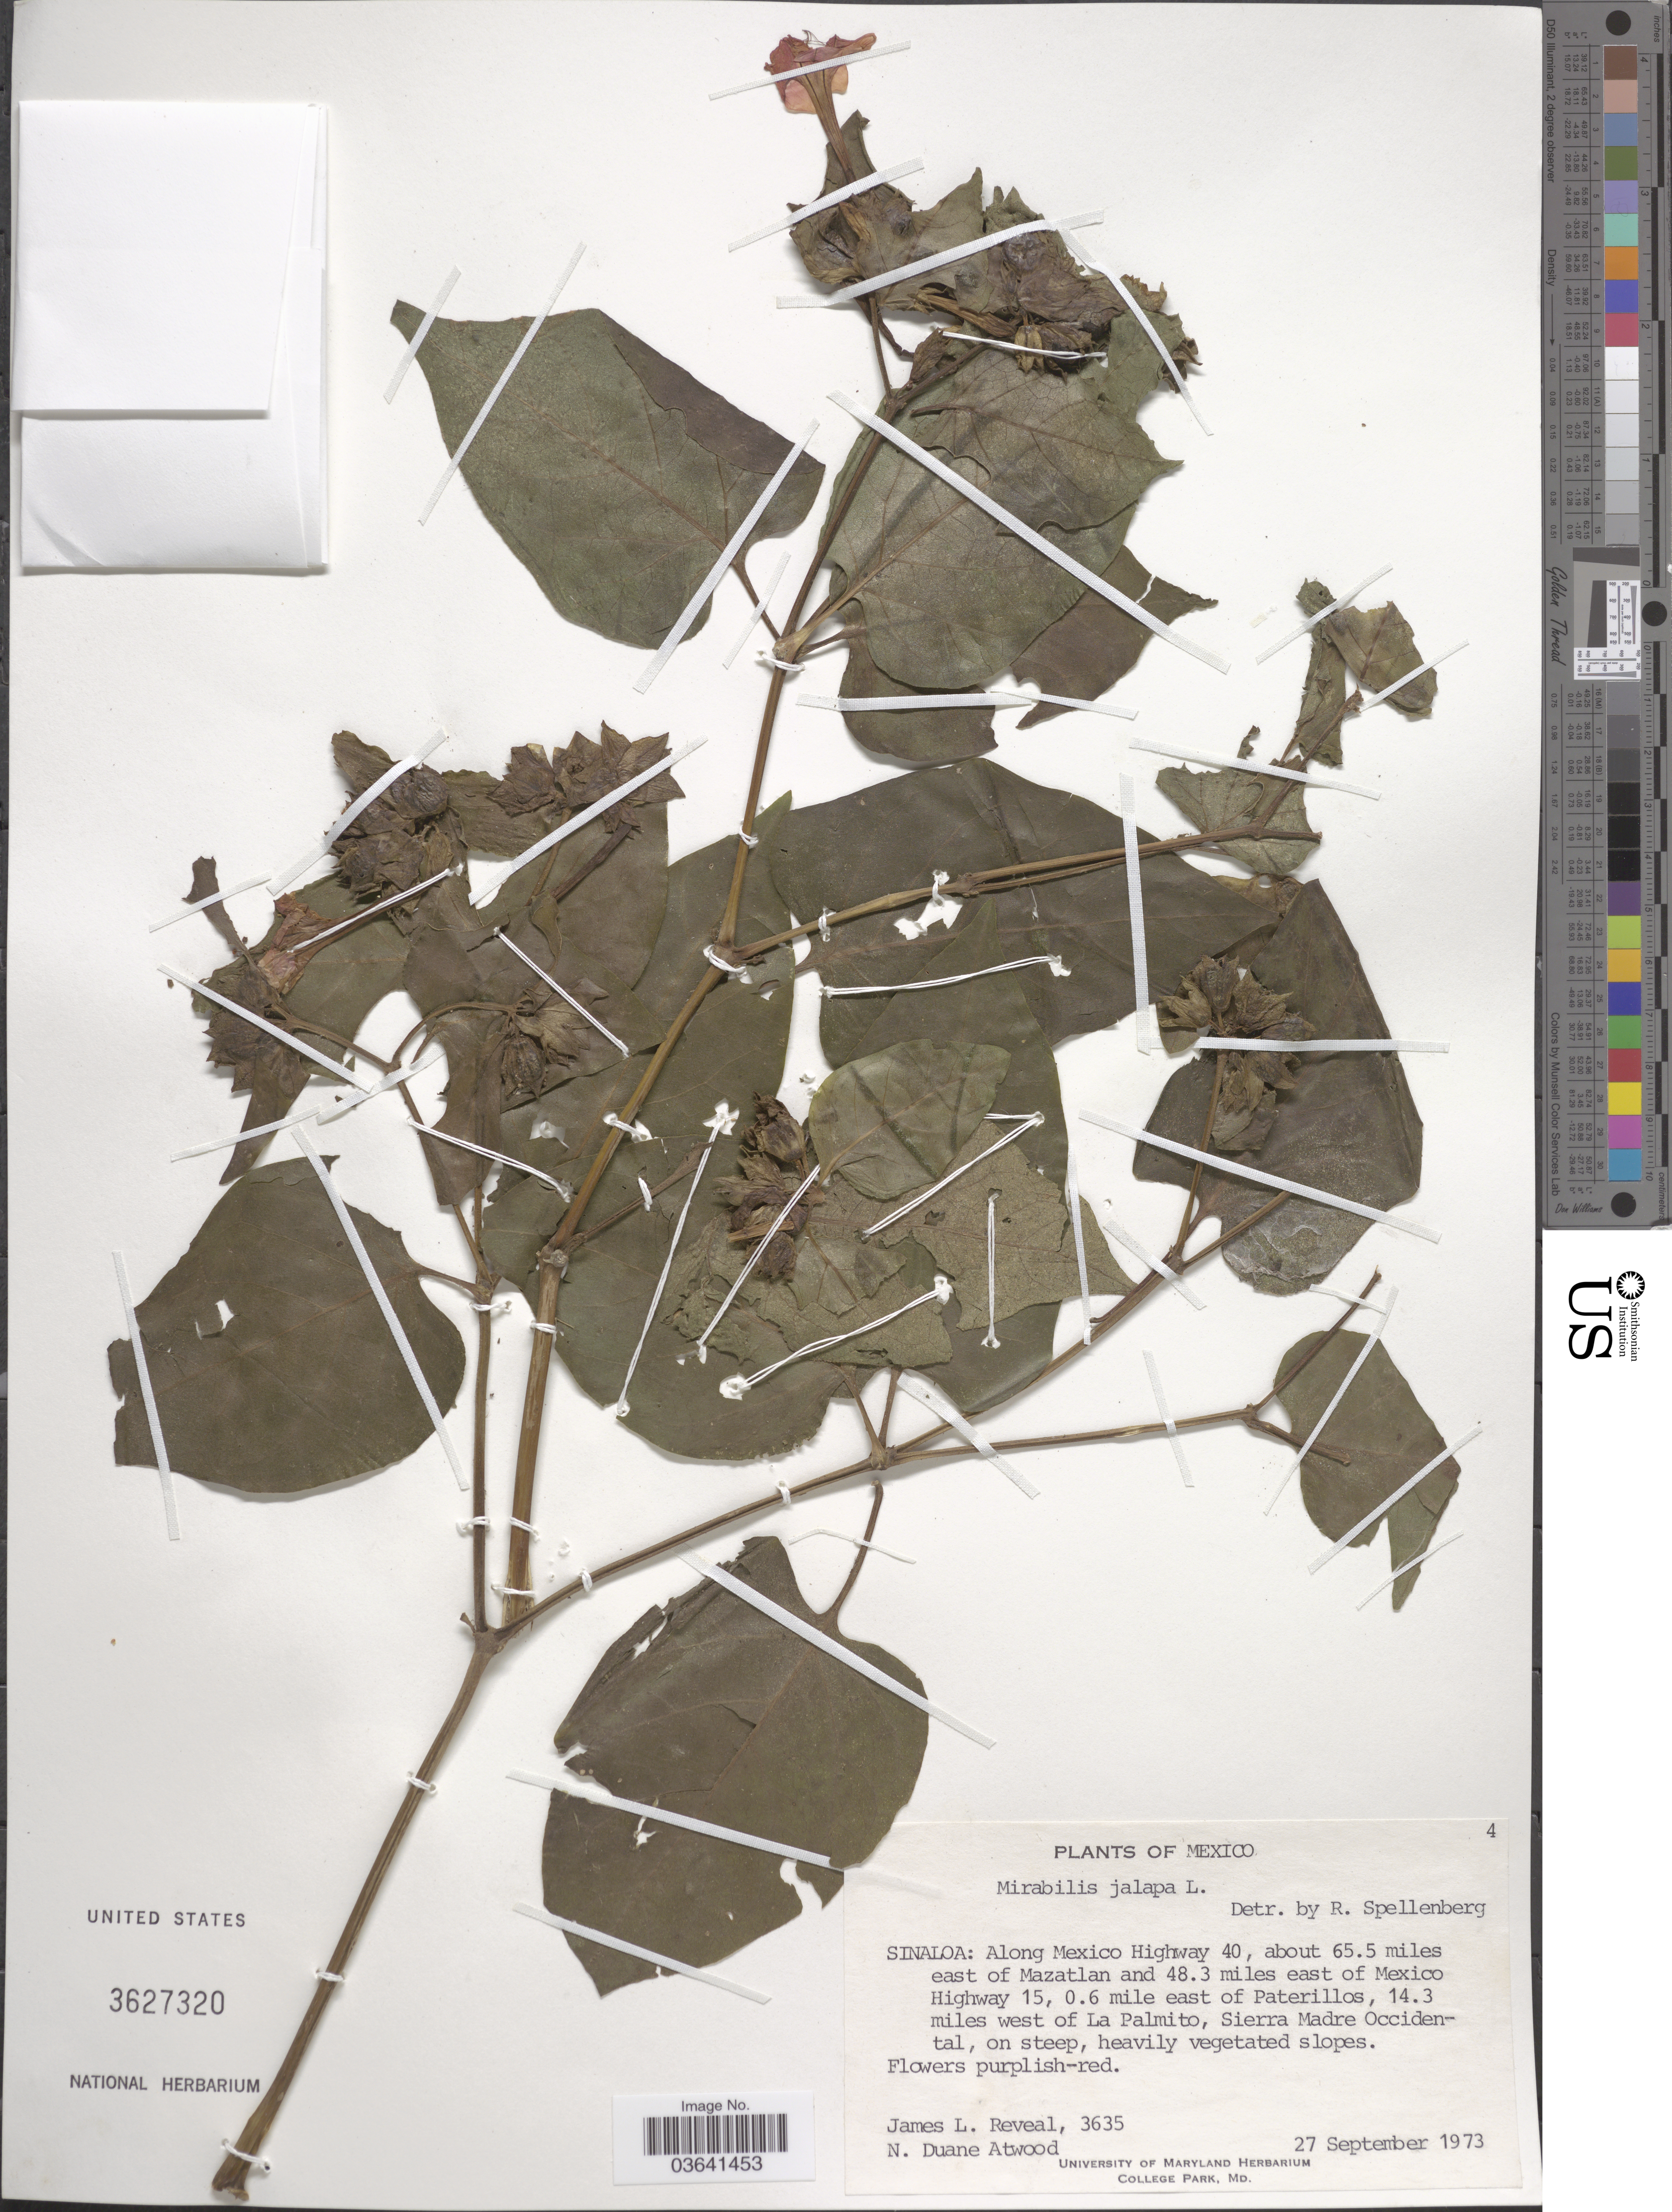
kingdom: Plantae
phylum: Tracheophyta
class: Magnoliopsida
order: Caryophyllales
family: Nyctaginaceae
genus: Mirabilis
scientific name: Mirabilis jalapa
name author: L.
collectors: J. L. Reveal & N. Atwood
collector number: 3635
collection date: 1973-09-27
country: Mexico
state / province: Sinaloa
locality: Along Mexico Highway 40, about 65.5 miles east of Mazatlan and 48.3 miles east of Mexico Highway 15, 0.6 mile east of Paterillos, 14.3 miles west of La Palmito, Sierra Madre Occidental.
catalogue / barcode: US 3627320